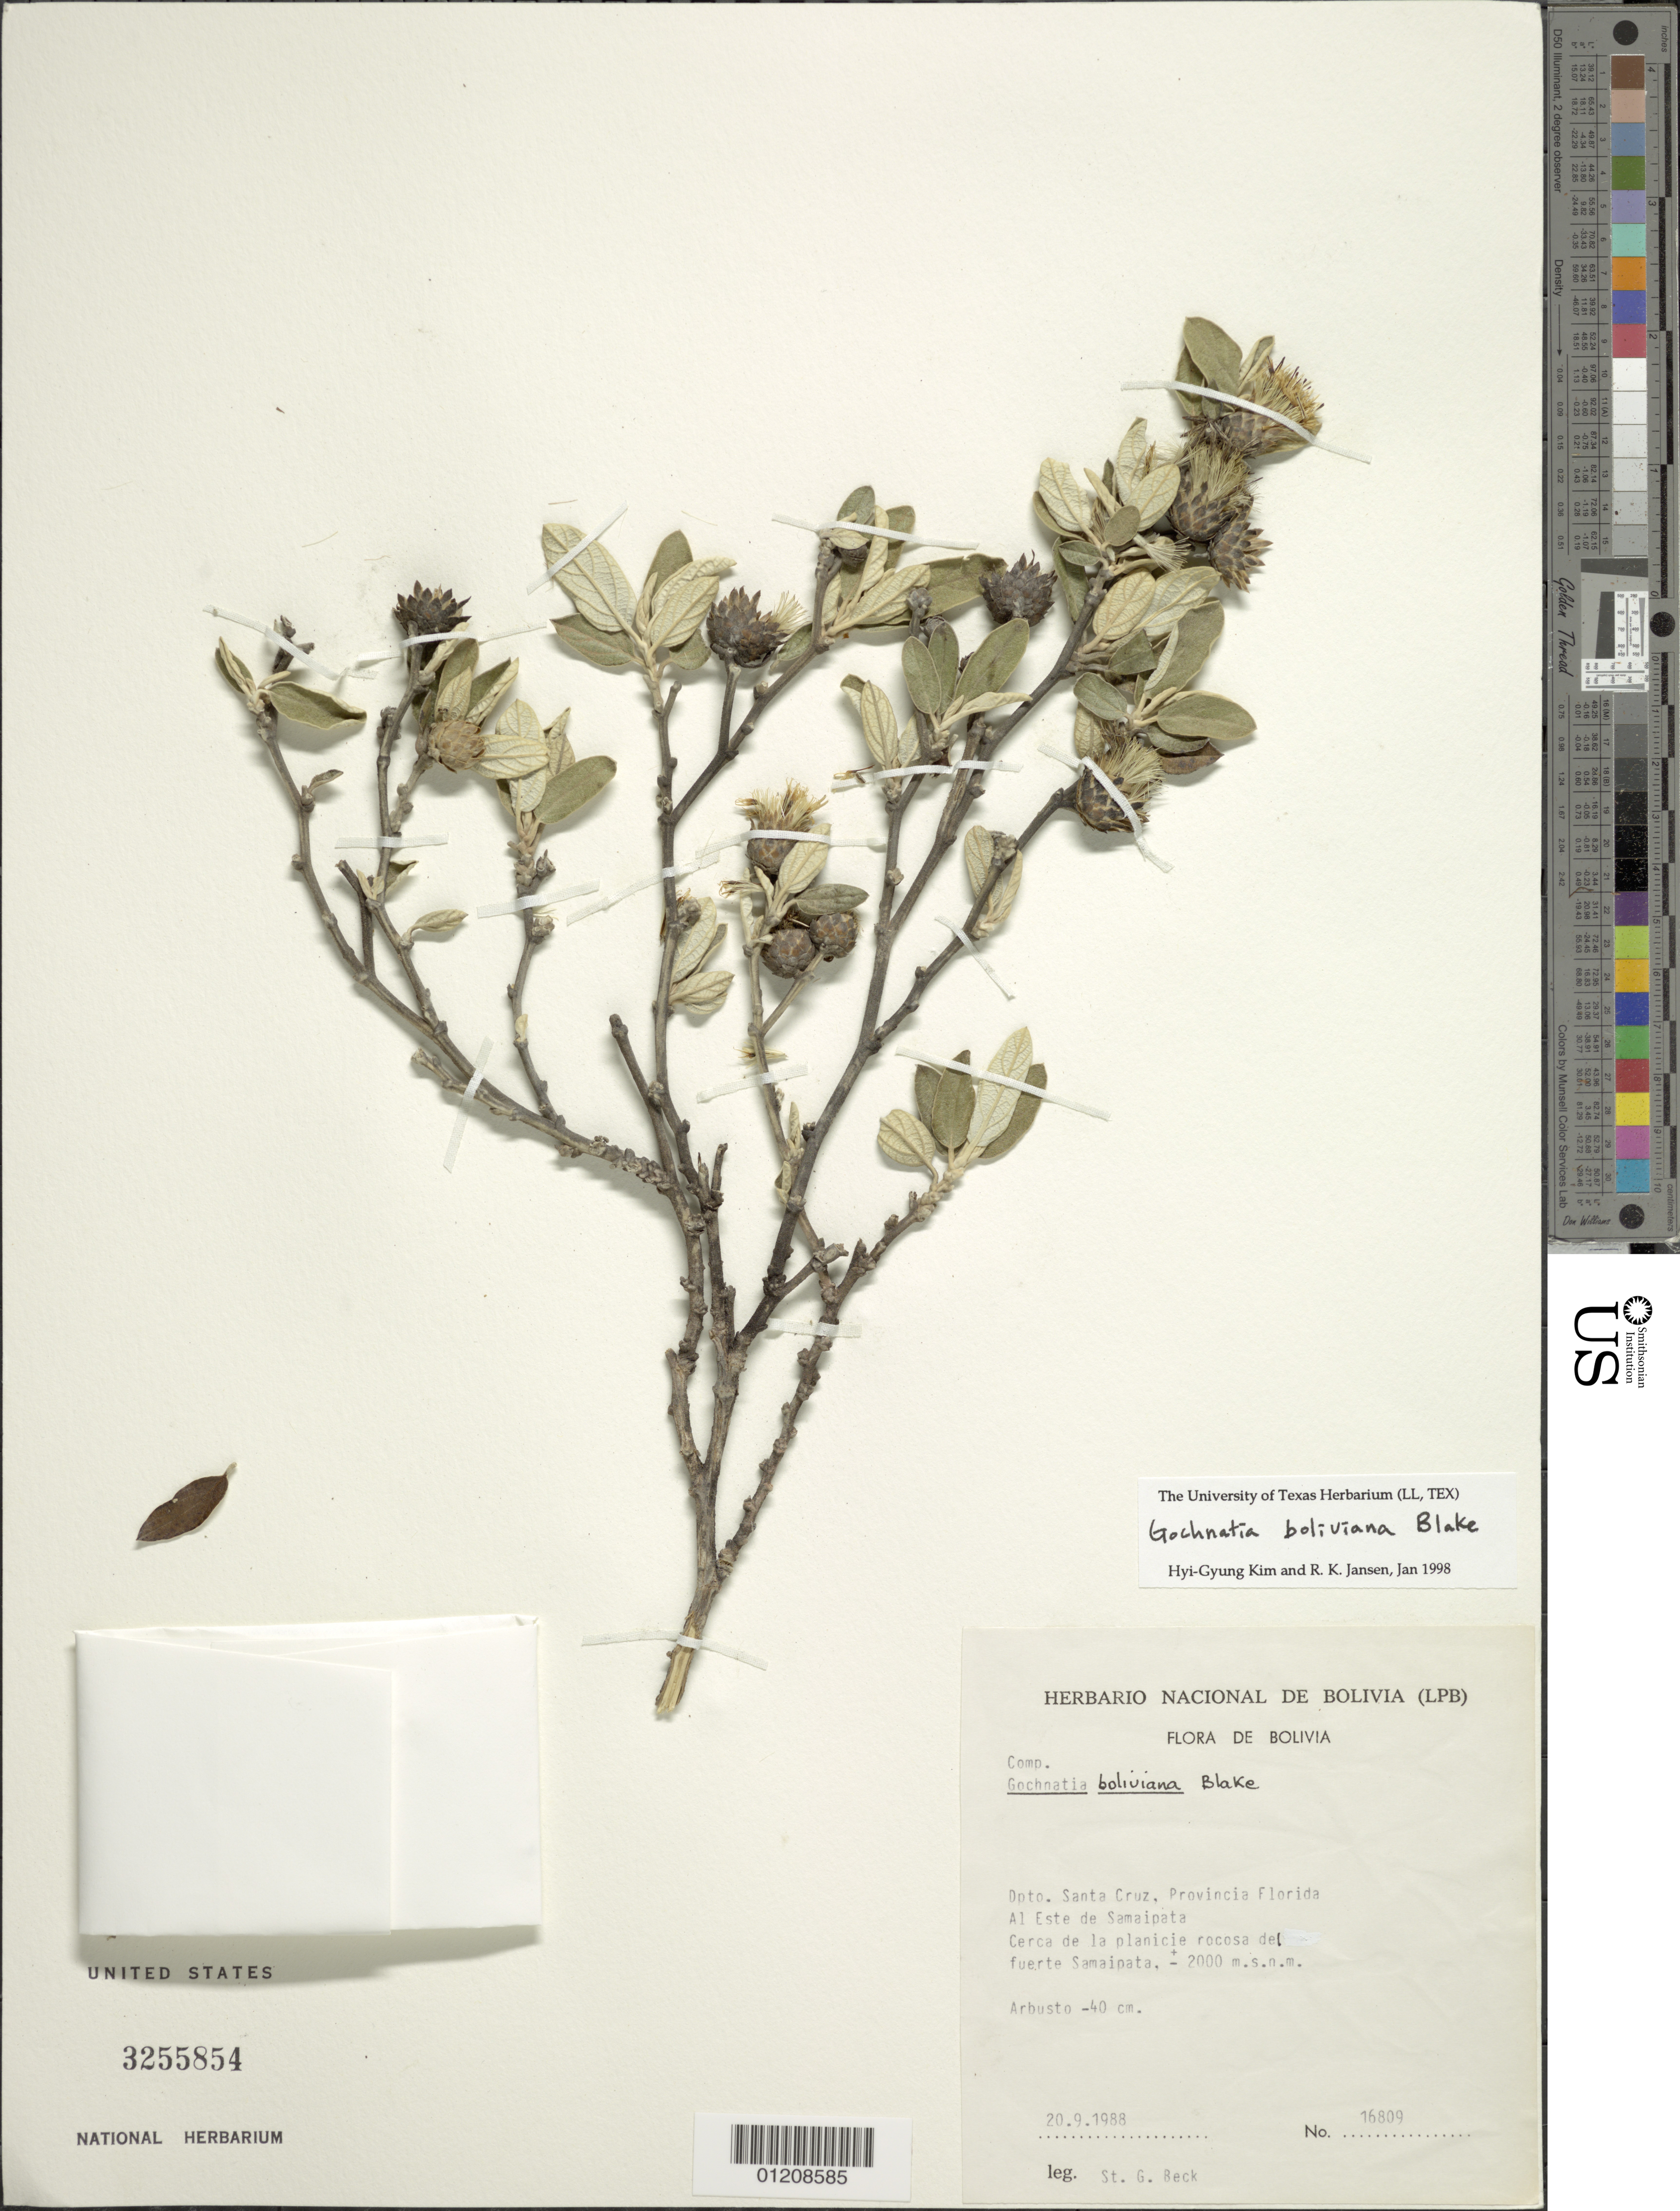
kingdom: Plantae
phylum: Tracheophyta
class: Magnoliopsida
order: Asterales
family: Asteraceae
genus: Gochnatia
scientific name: Gochnatia boliviana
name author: S.F. Blake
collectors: S. G. Beck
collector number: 16809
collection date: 1988-09-20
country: Bolivia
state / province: Santa Cruz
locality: Prov. Florida, al est de Samaipata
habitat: Cerca de al planicie rocosa del fuerte Samaipata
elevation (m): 2000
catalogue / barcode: US 3255854